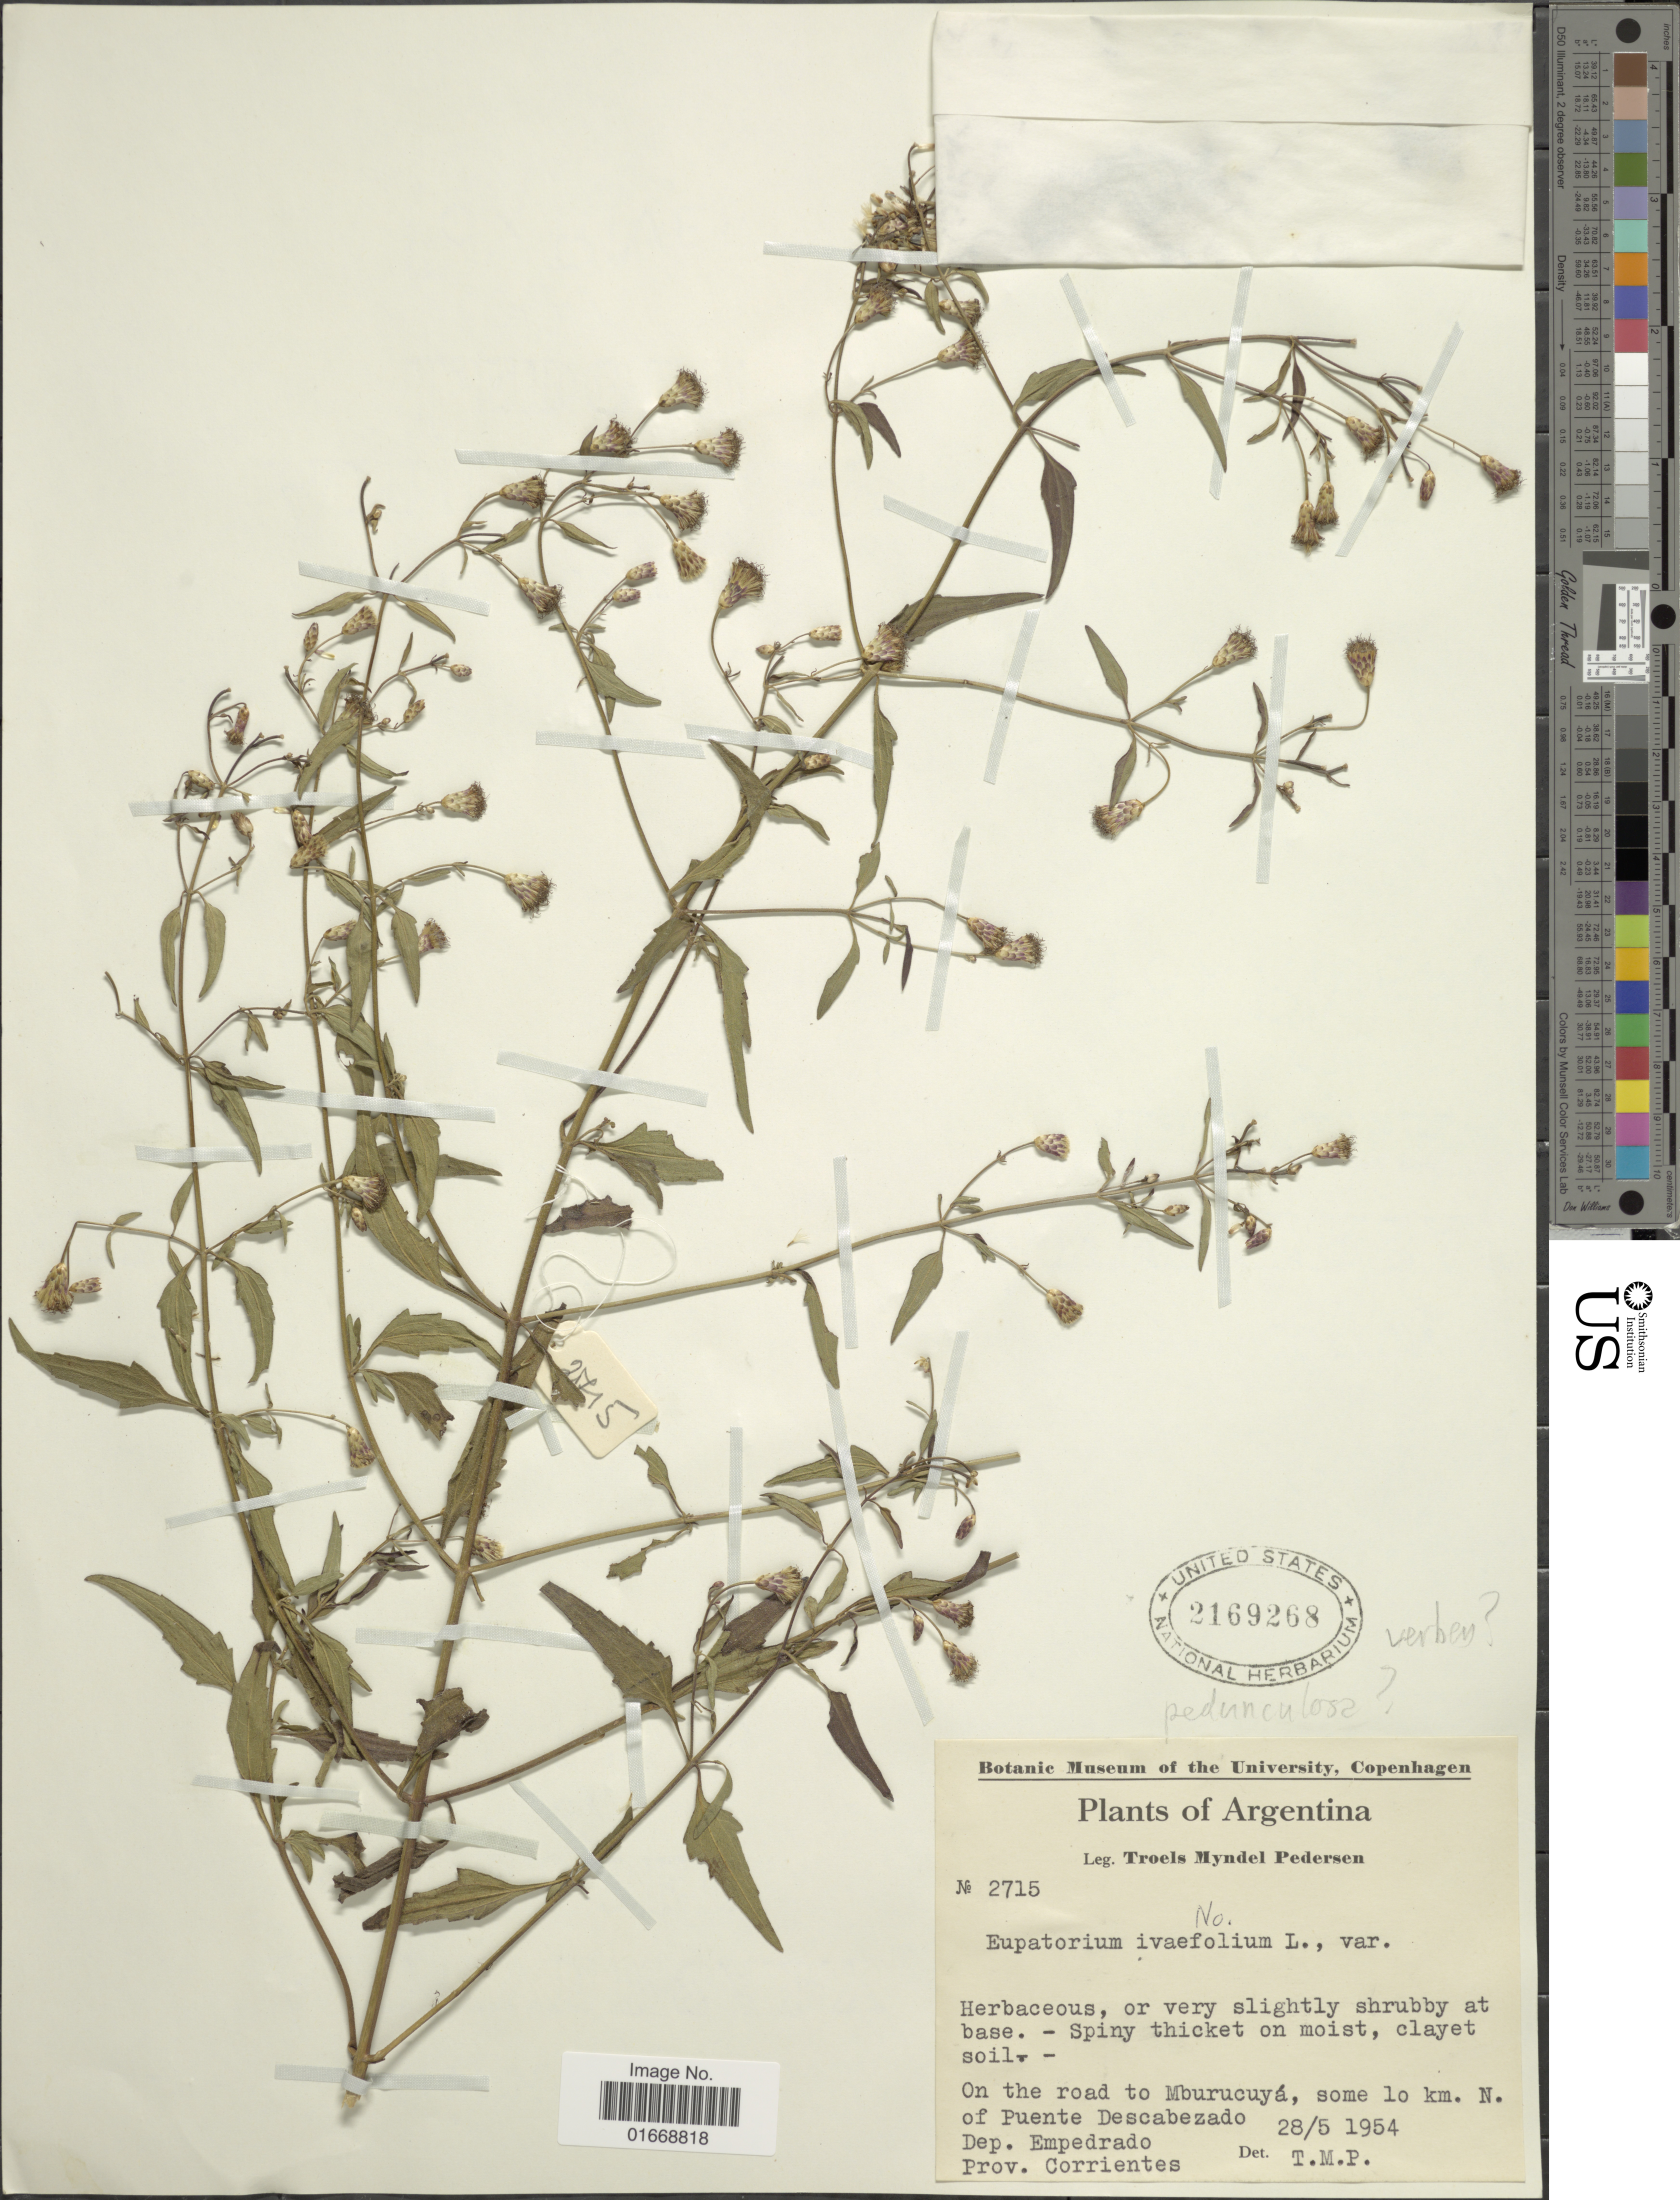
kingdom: Plantae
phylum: Tracheophyta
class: Magnoliopsida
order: Asterales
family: Asteraceae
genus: Chromolaena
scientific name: Chromolaena pedunculosa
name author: (Hook. & Arn.) R.M. King & H. Rob.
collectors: T. Pederson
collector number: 2715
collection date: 1954-05-28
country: Argentina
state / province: Corrientes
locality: On the road to Mburucuya, some 10 km N of Puente Descabezado, Dep. Empedrado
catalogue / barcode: US 2169268